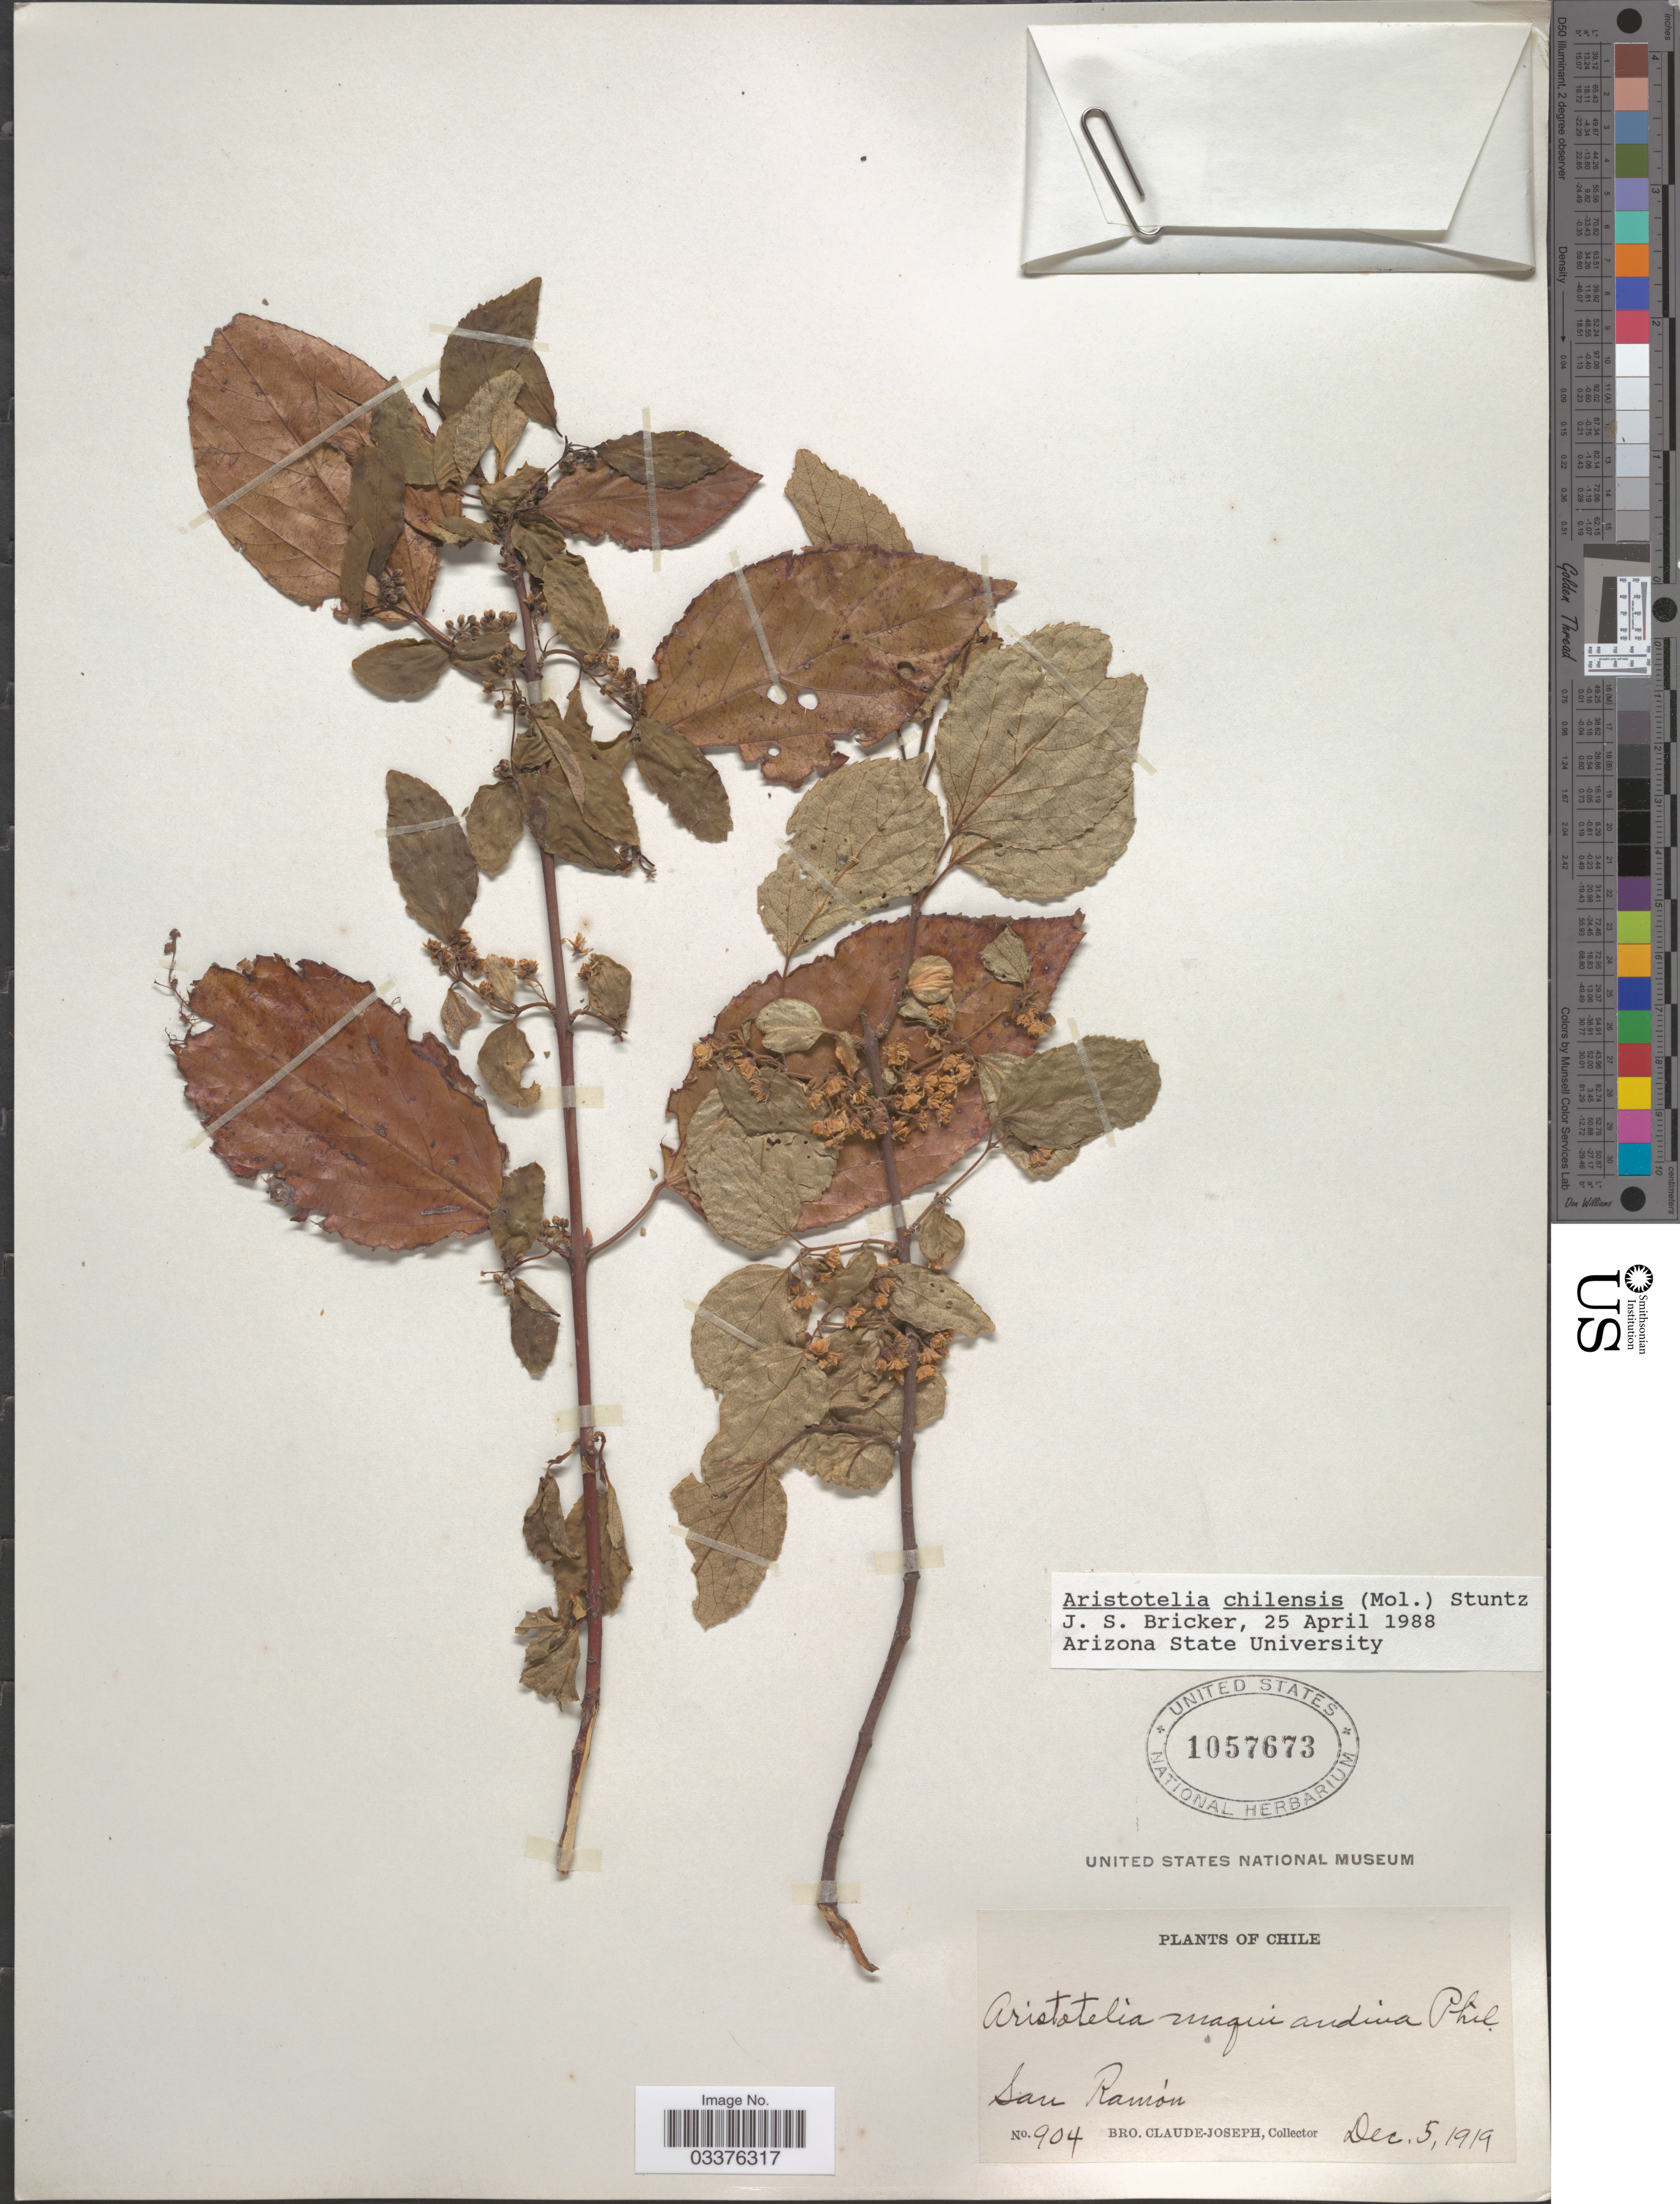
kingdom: Plantae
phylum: Tracheophyta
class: Magnoliopsida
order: Oxalidales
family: Elaeocarpaceae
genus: Aristotelia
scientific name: Aristotelia sp.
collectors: Bro. Claude-Joseph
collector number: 904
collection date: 1919-12-05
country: Chile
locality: San Ramón.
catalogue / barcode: US 1057673